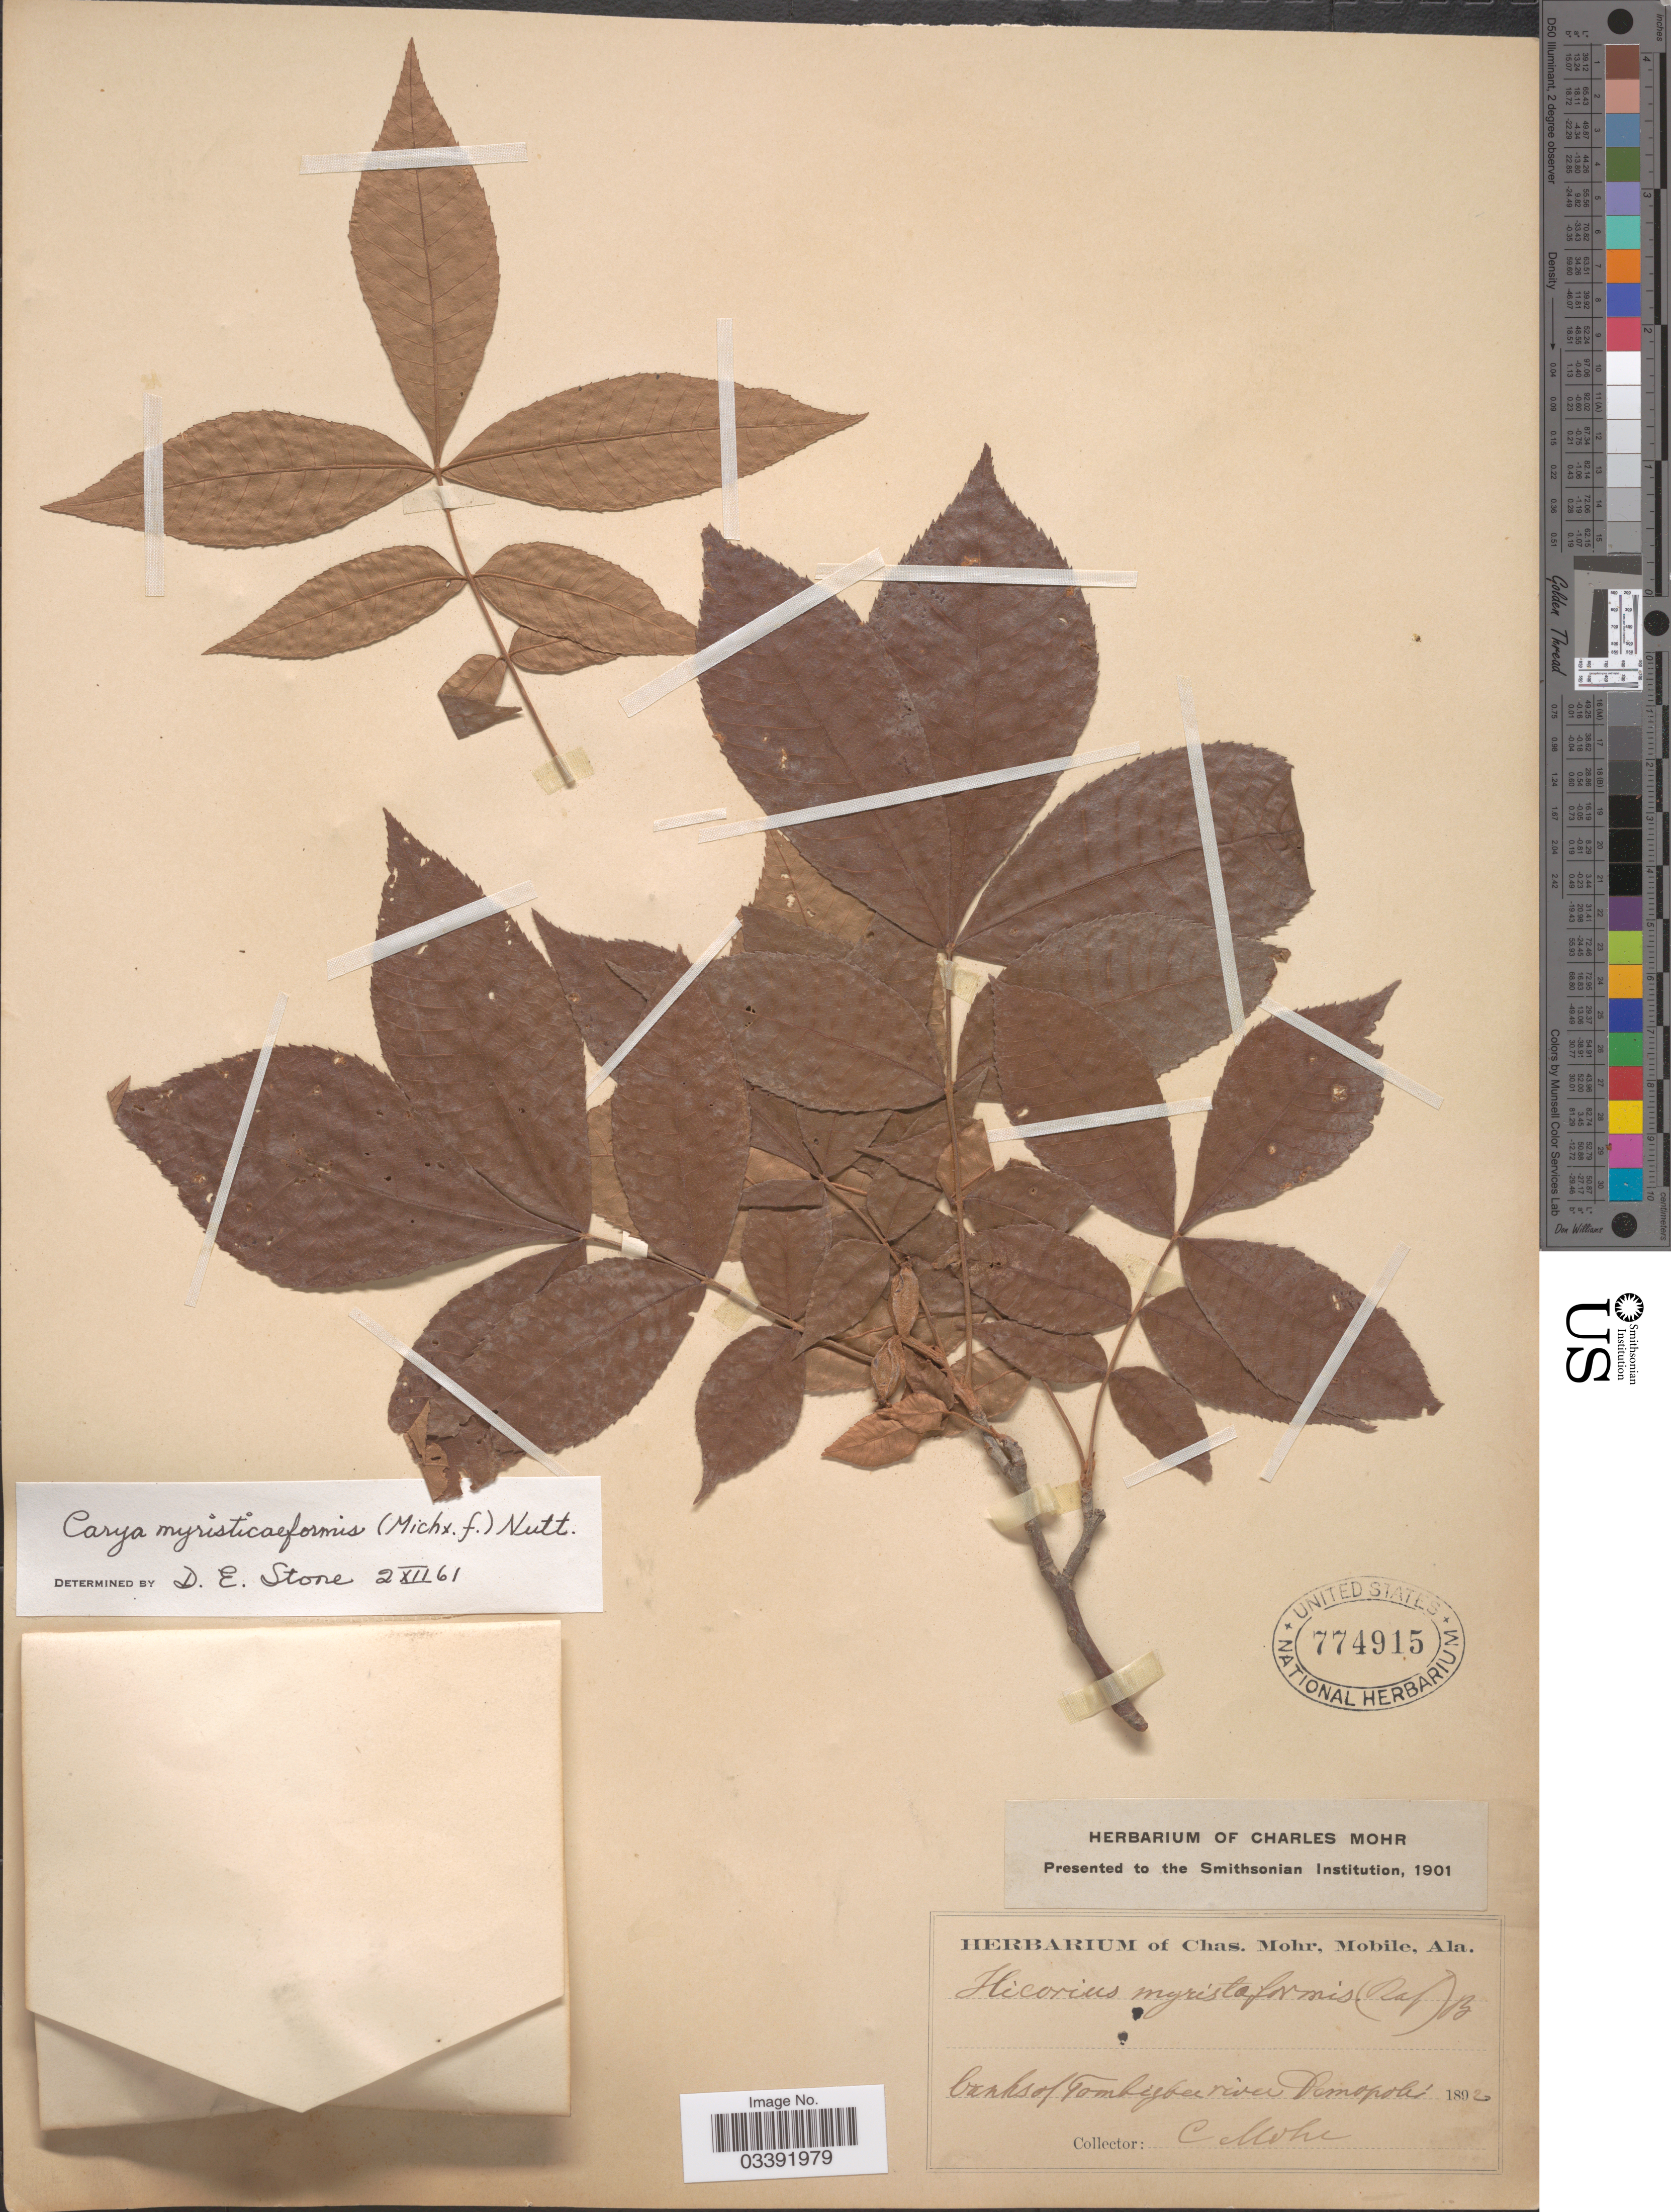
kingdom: Plantae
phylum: Tracheophyta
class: Magnoliopsida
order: Fagales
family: Juglandaceae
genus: Carya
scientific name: Carya myristiciformis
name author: (F. Michx.) Nutt.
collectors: Mohr, C. T. (herbarium)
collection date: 1892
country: United States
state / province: Alabama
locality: Banks of Tombigbee river Demopolis.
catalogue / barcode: US 774915